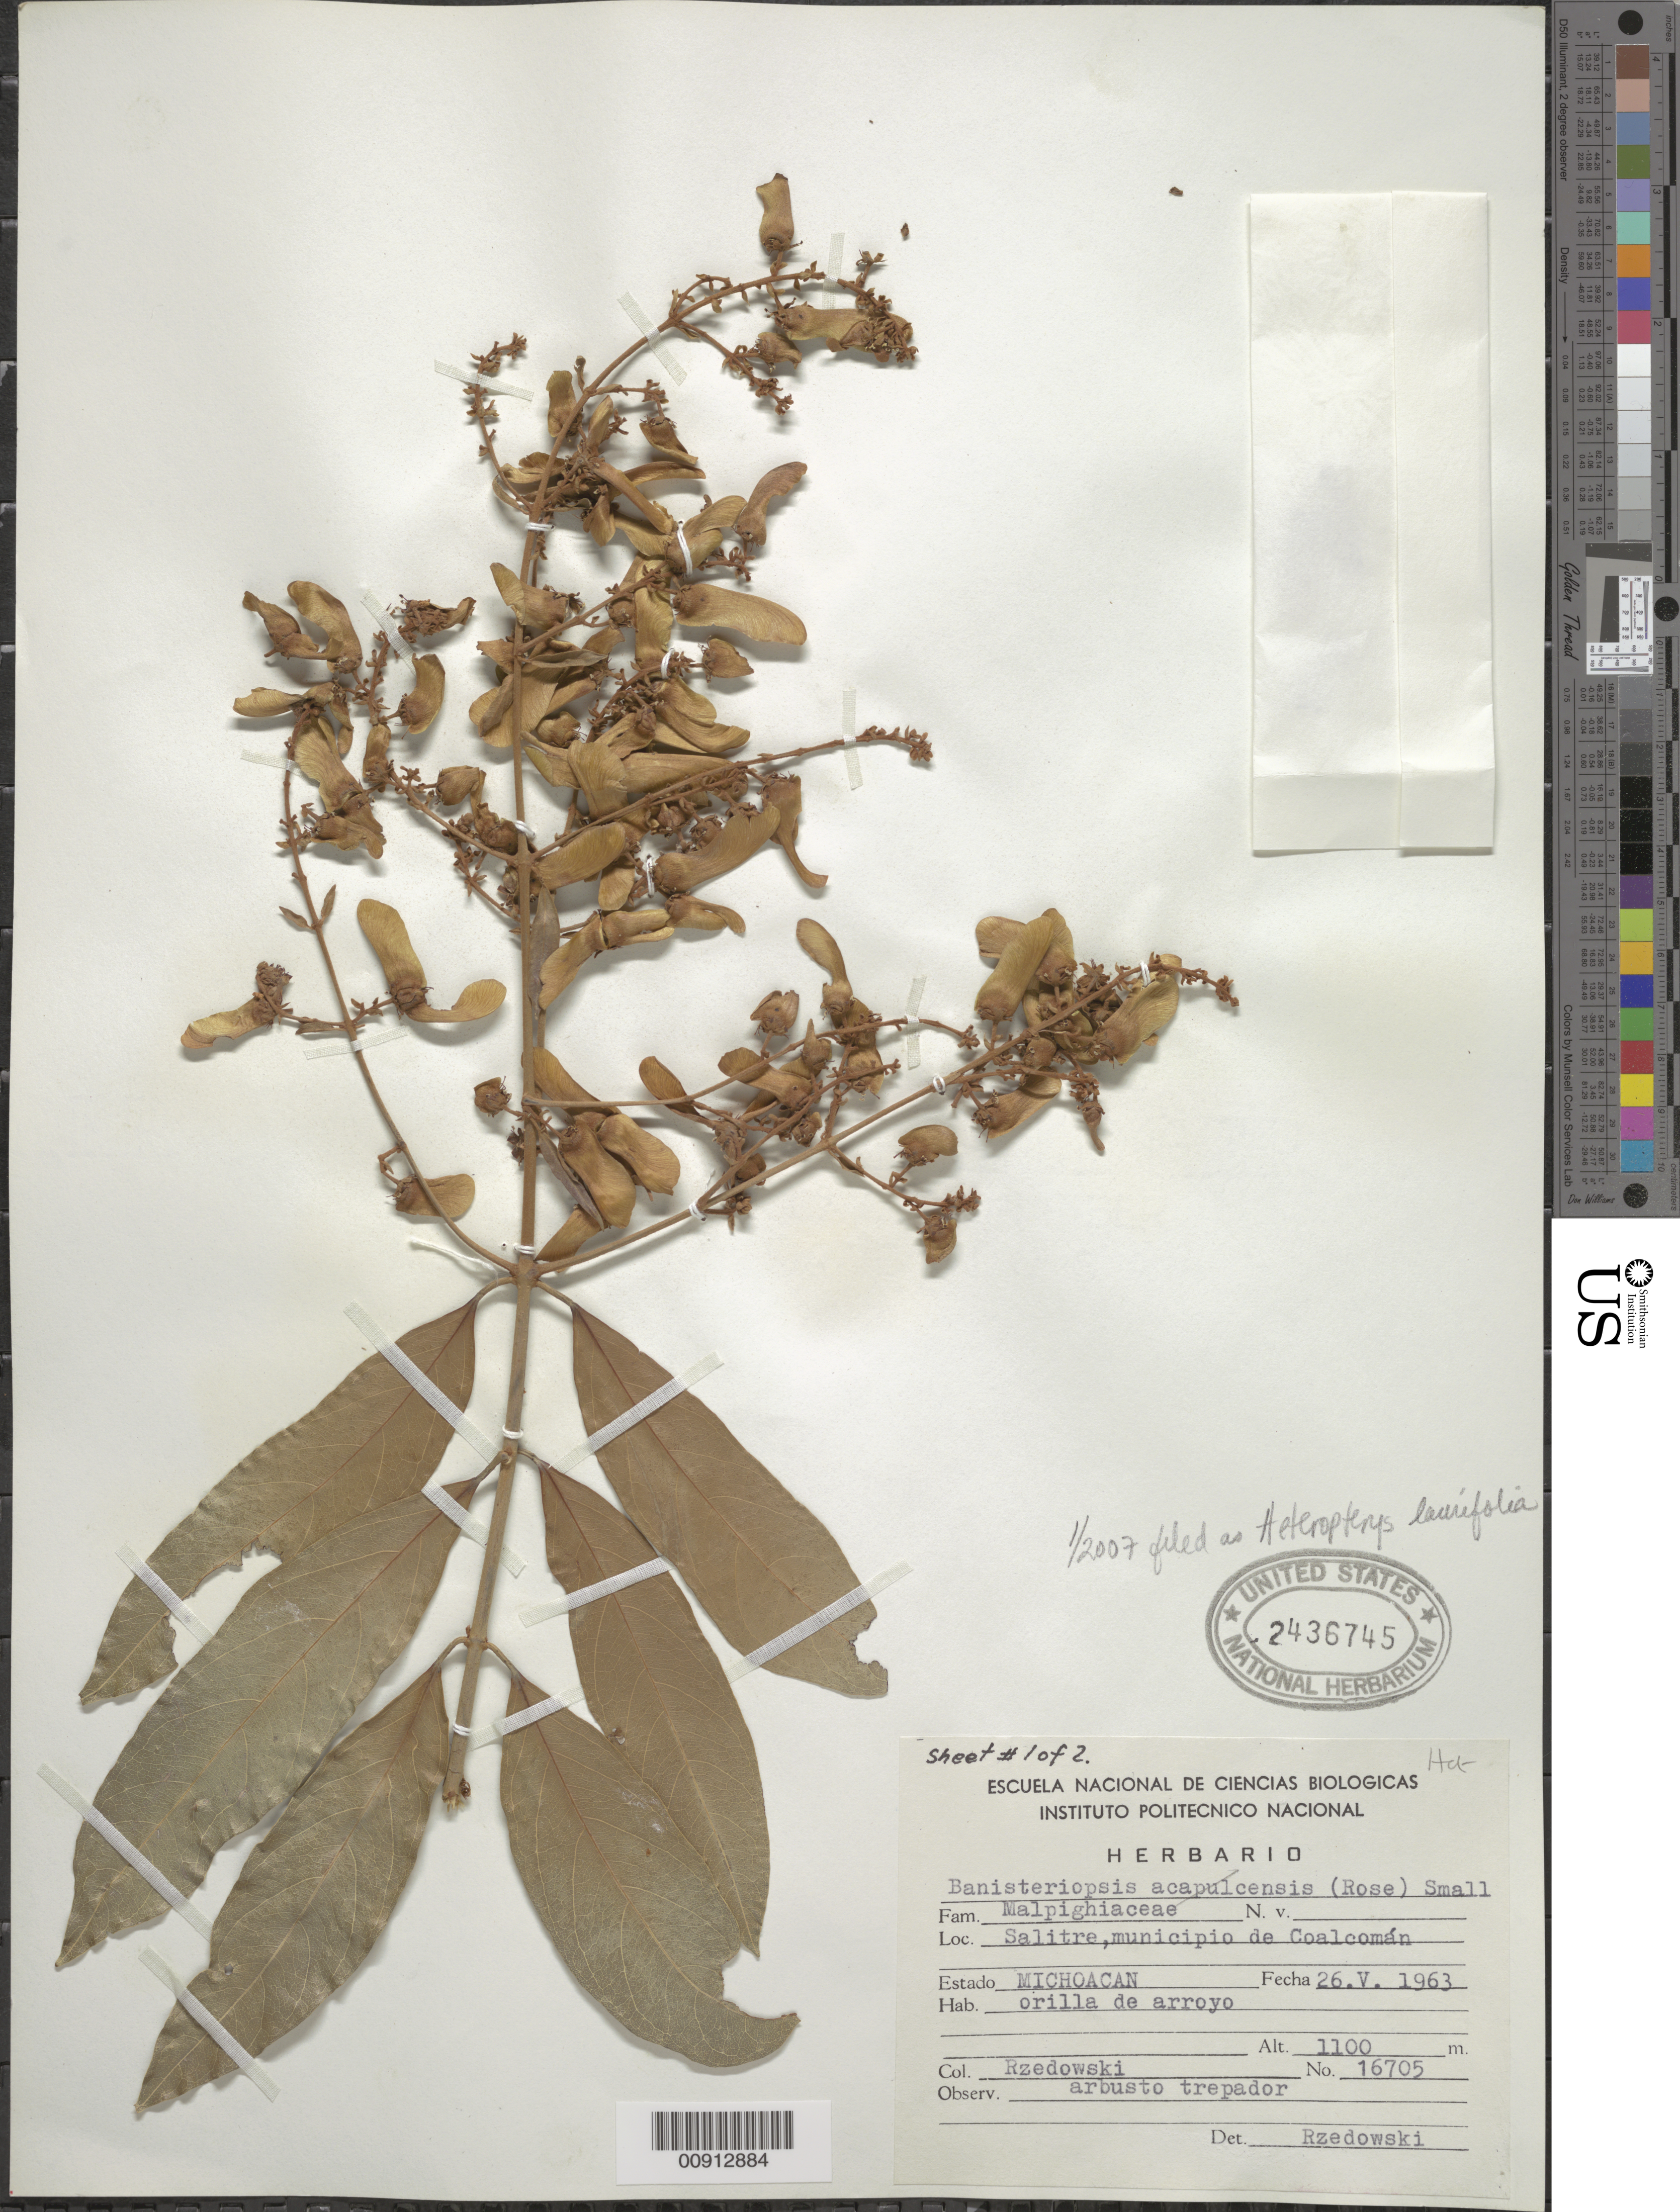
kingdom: Plantae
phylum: Tracheophyta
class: Magnoliopsida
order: Malpighiales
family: Malpighiaceae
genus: Heteropterys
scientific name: Heteropterys laurifolia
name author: (L.) A. Juss.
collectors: J. Rzedowski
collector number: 16705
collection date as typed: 26 May 1963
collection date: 1963-05-26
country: Mexico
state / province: Michoacán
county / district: Coalcomán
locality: Salitre, municipio de Coalcomán, Michoacán.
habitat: Orilla de arroyo.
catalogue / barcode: US 2436745